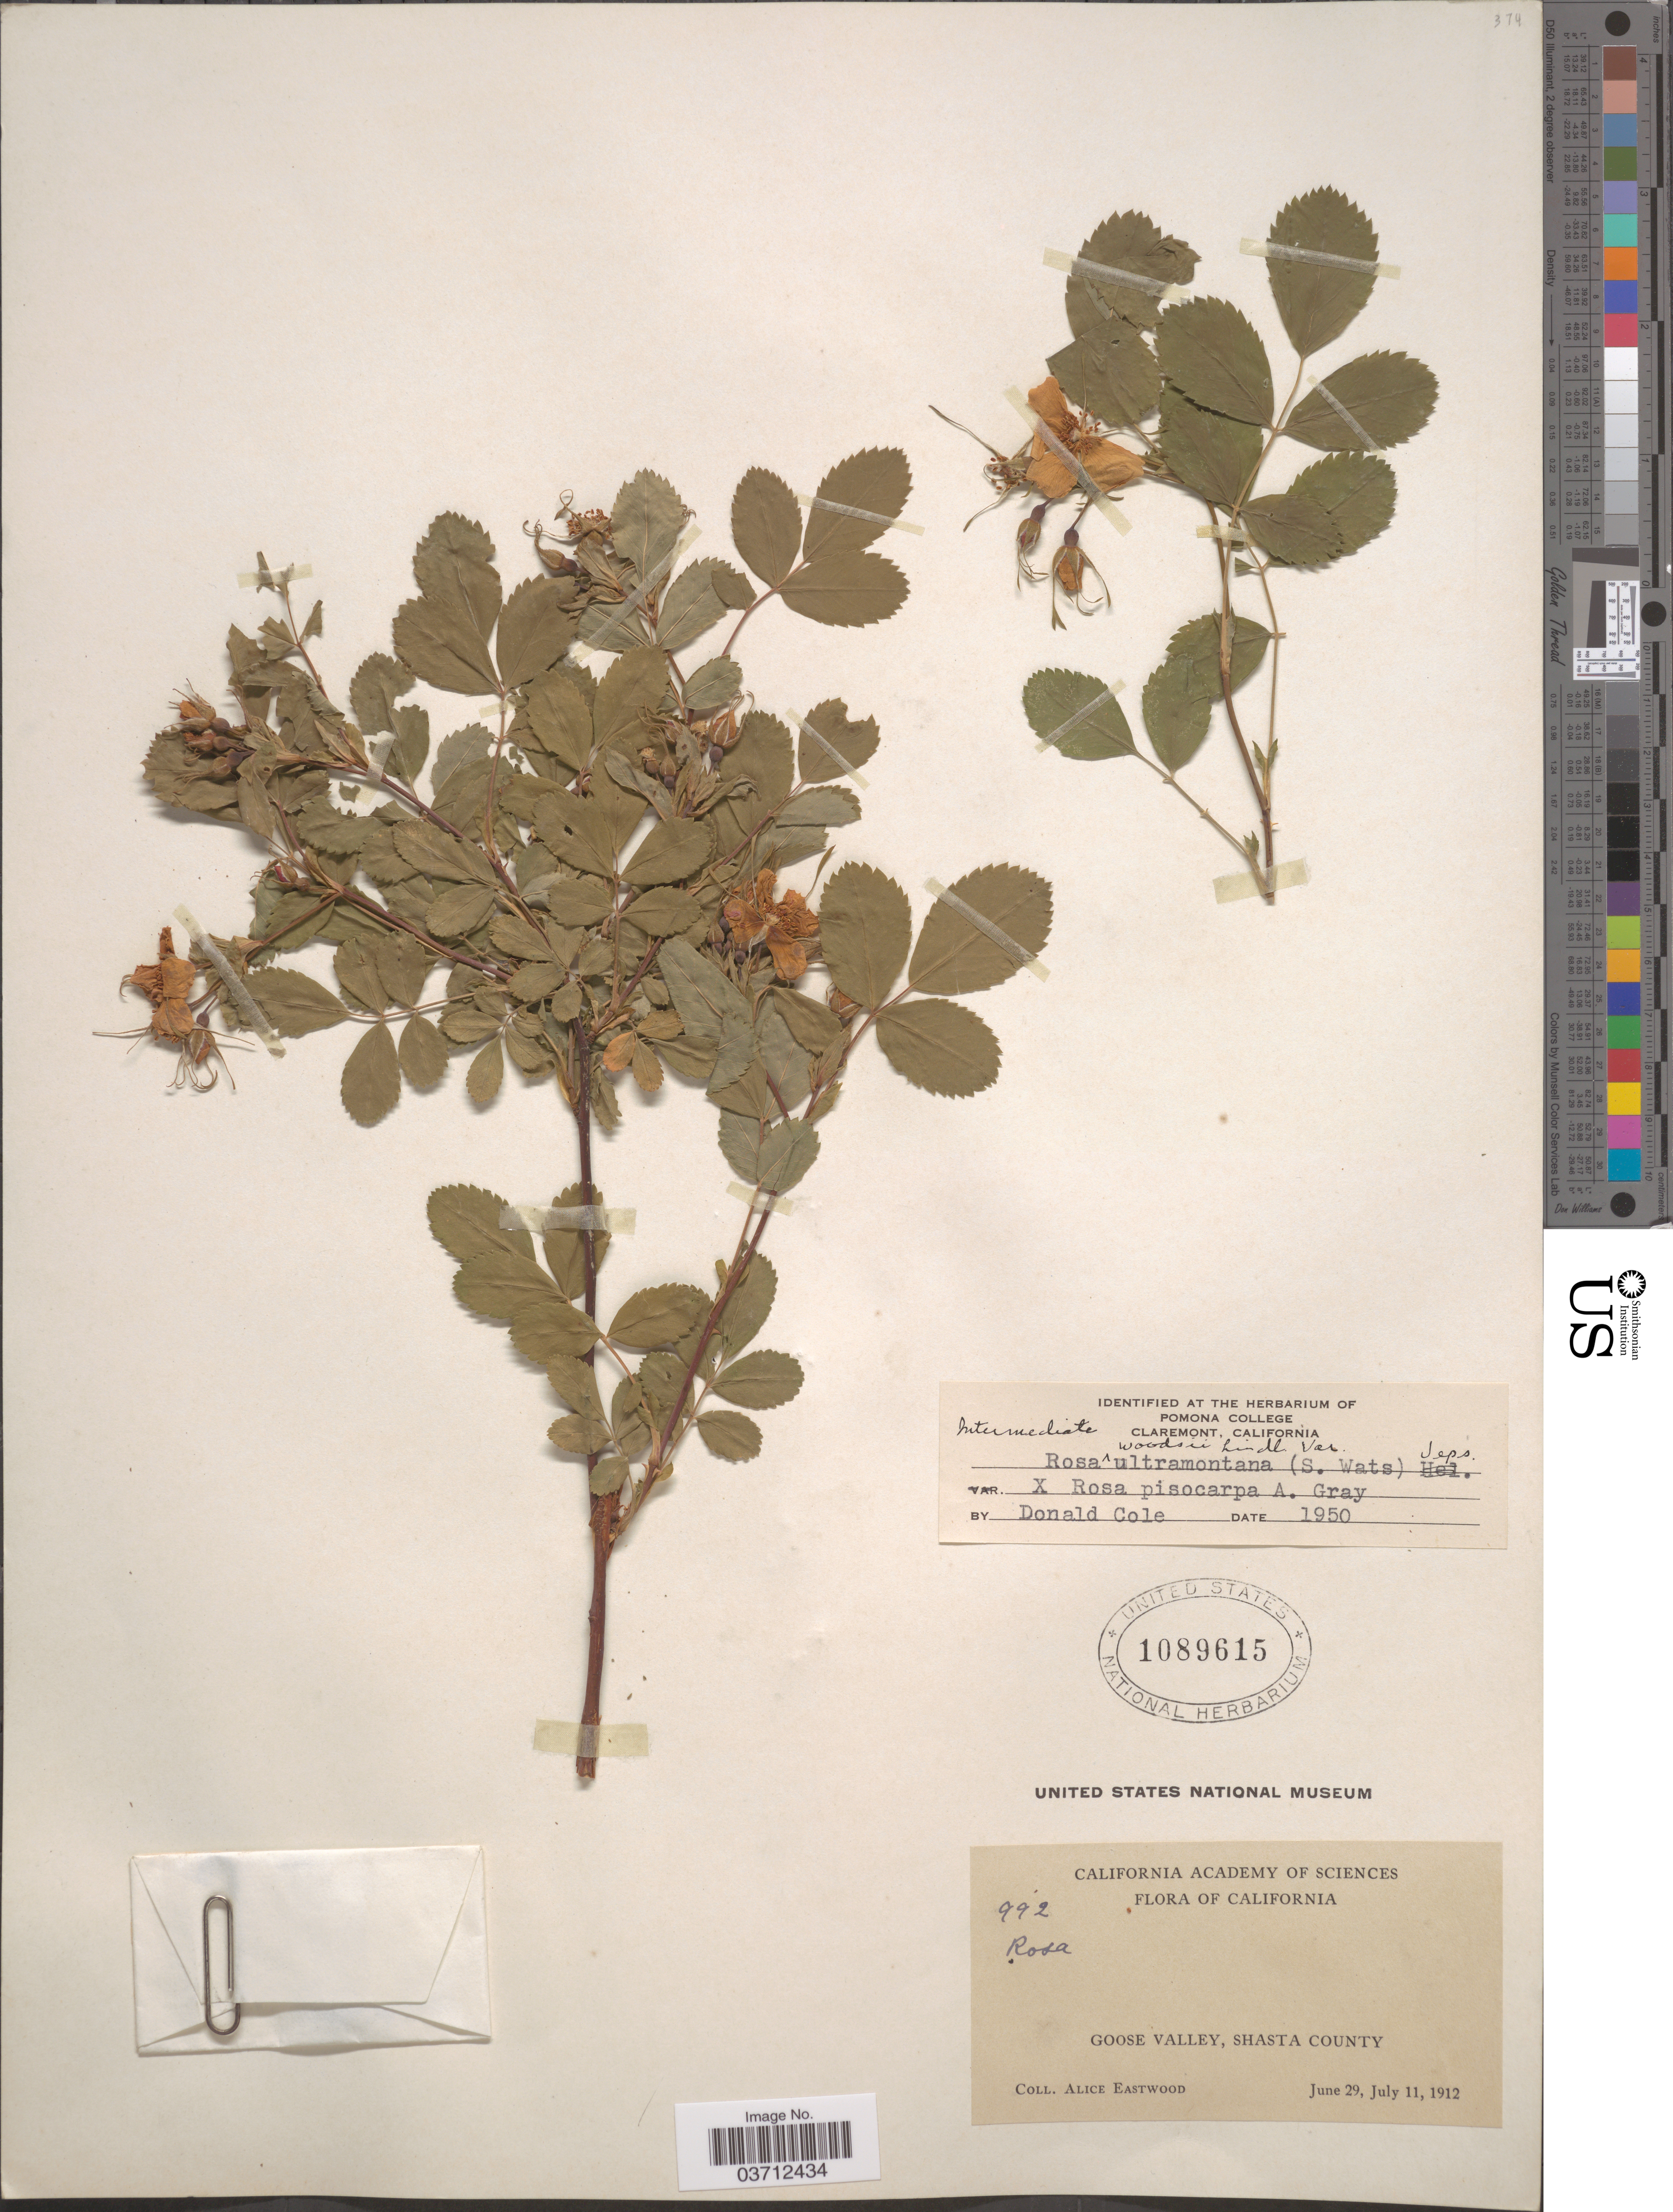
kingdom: Plantae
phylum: Tracheophyta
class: Magnoliopsida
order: Rosales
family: Rosaceae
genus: Rosa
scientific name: Rosa woodsii var. ultramontana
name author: Lindl.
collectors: A. Eastwood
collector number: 992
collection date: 1912-06-29/1912-07-11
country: United States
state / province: California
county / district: Shasta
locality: Goose Valley, Shasta County.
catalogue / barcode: US 1089615